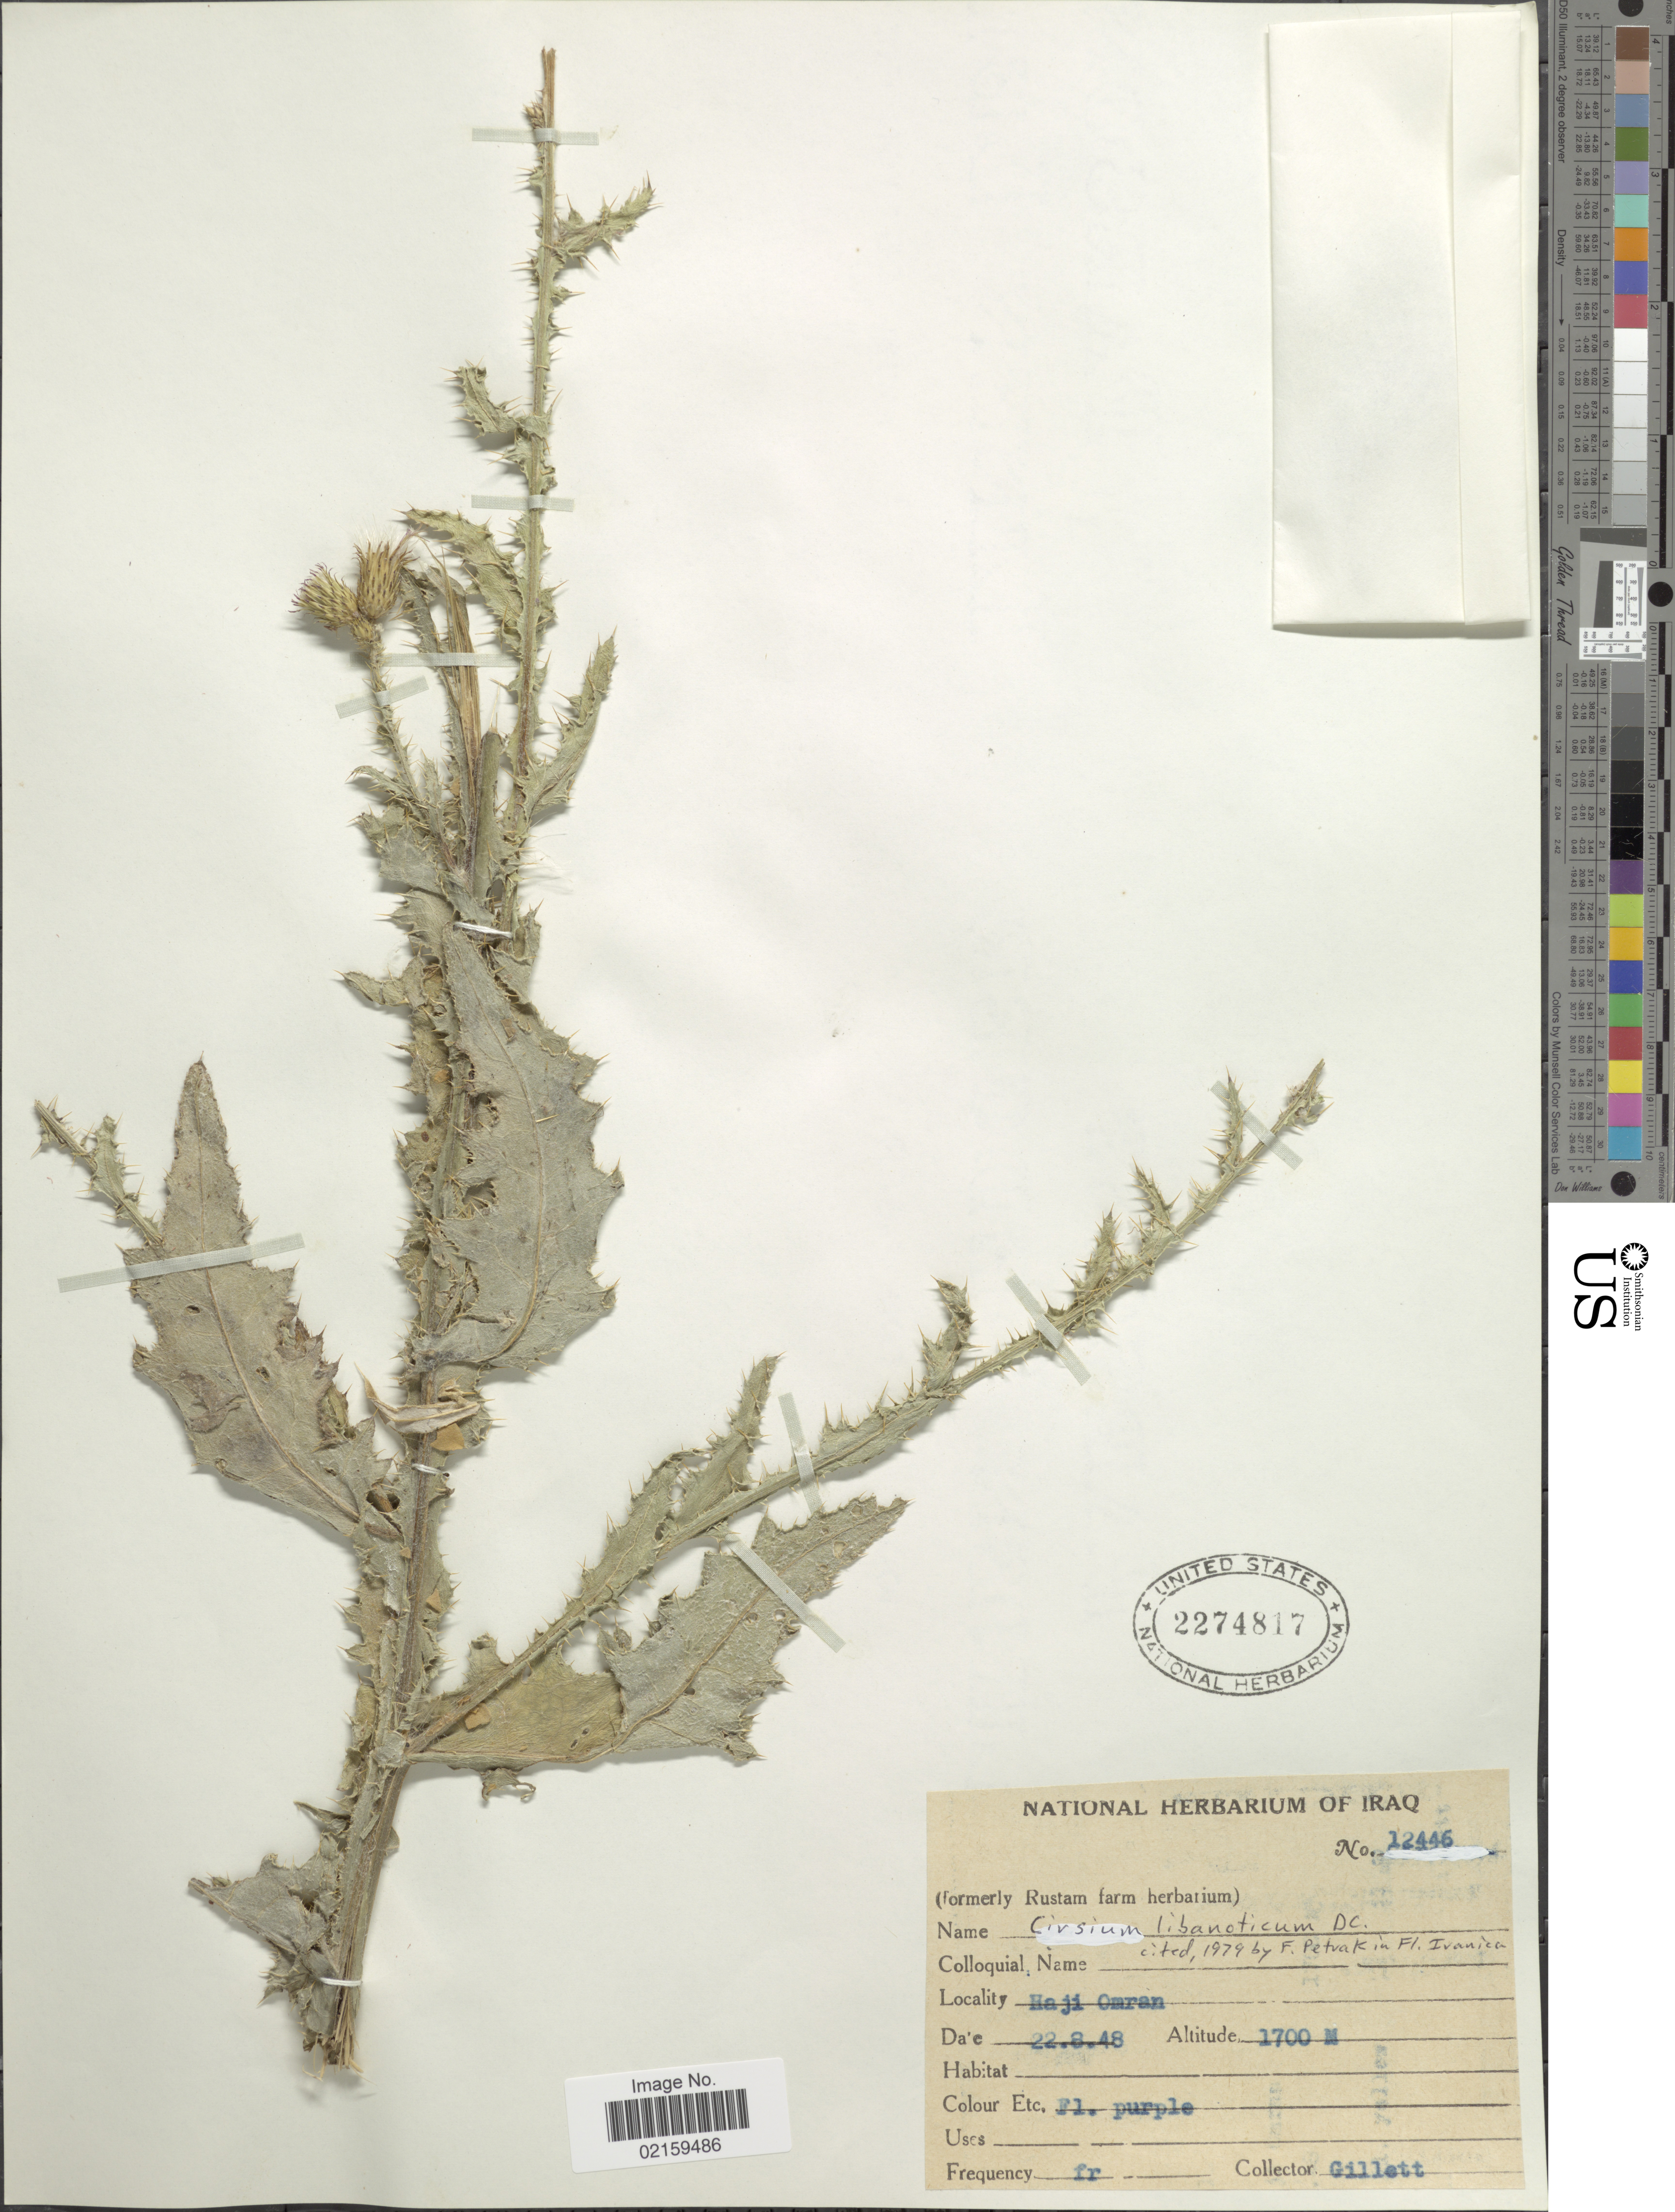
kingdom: Plantae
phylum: Tracheophyta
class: Magnoliopsida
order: Asterales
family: Asteraceae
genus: Cirsium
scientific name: Cirsium libanoticum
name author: DC.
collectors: Gillett, --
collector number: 12446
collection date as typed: Transcribed d/m/y: 22/8/48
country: Iraq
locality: Haji Omran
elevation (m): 1700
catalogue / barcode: US 2274817